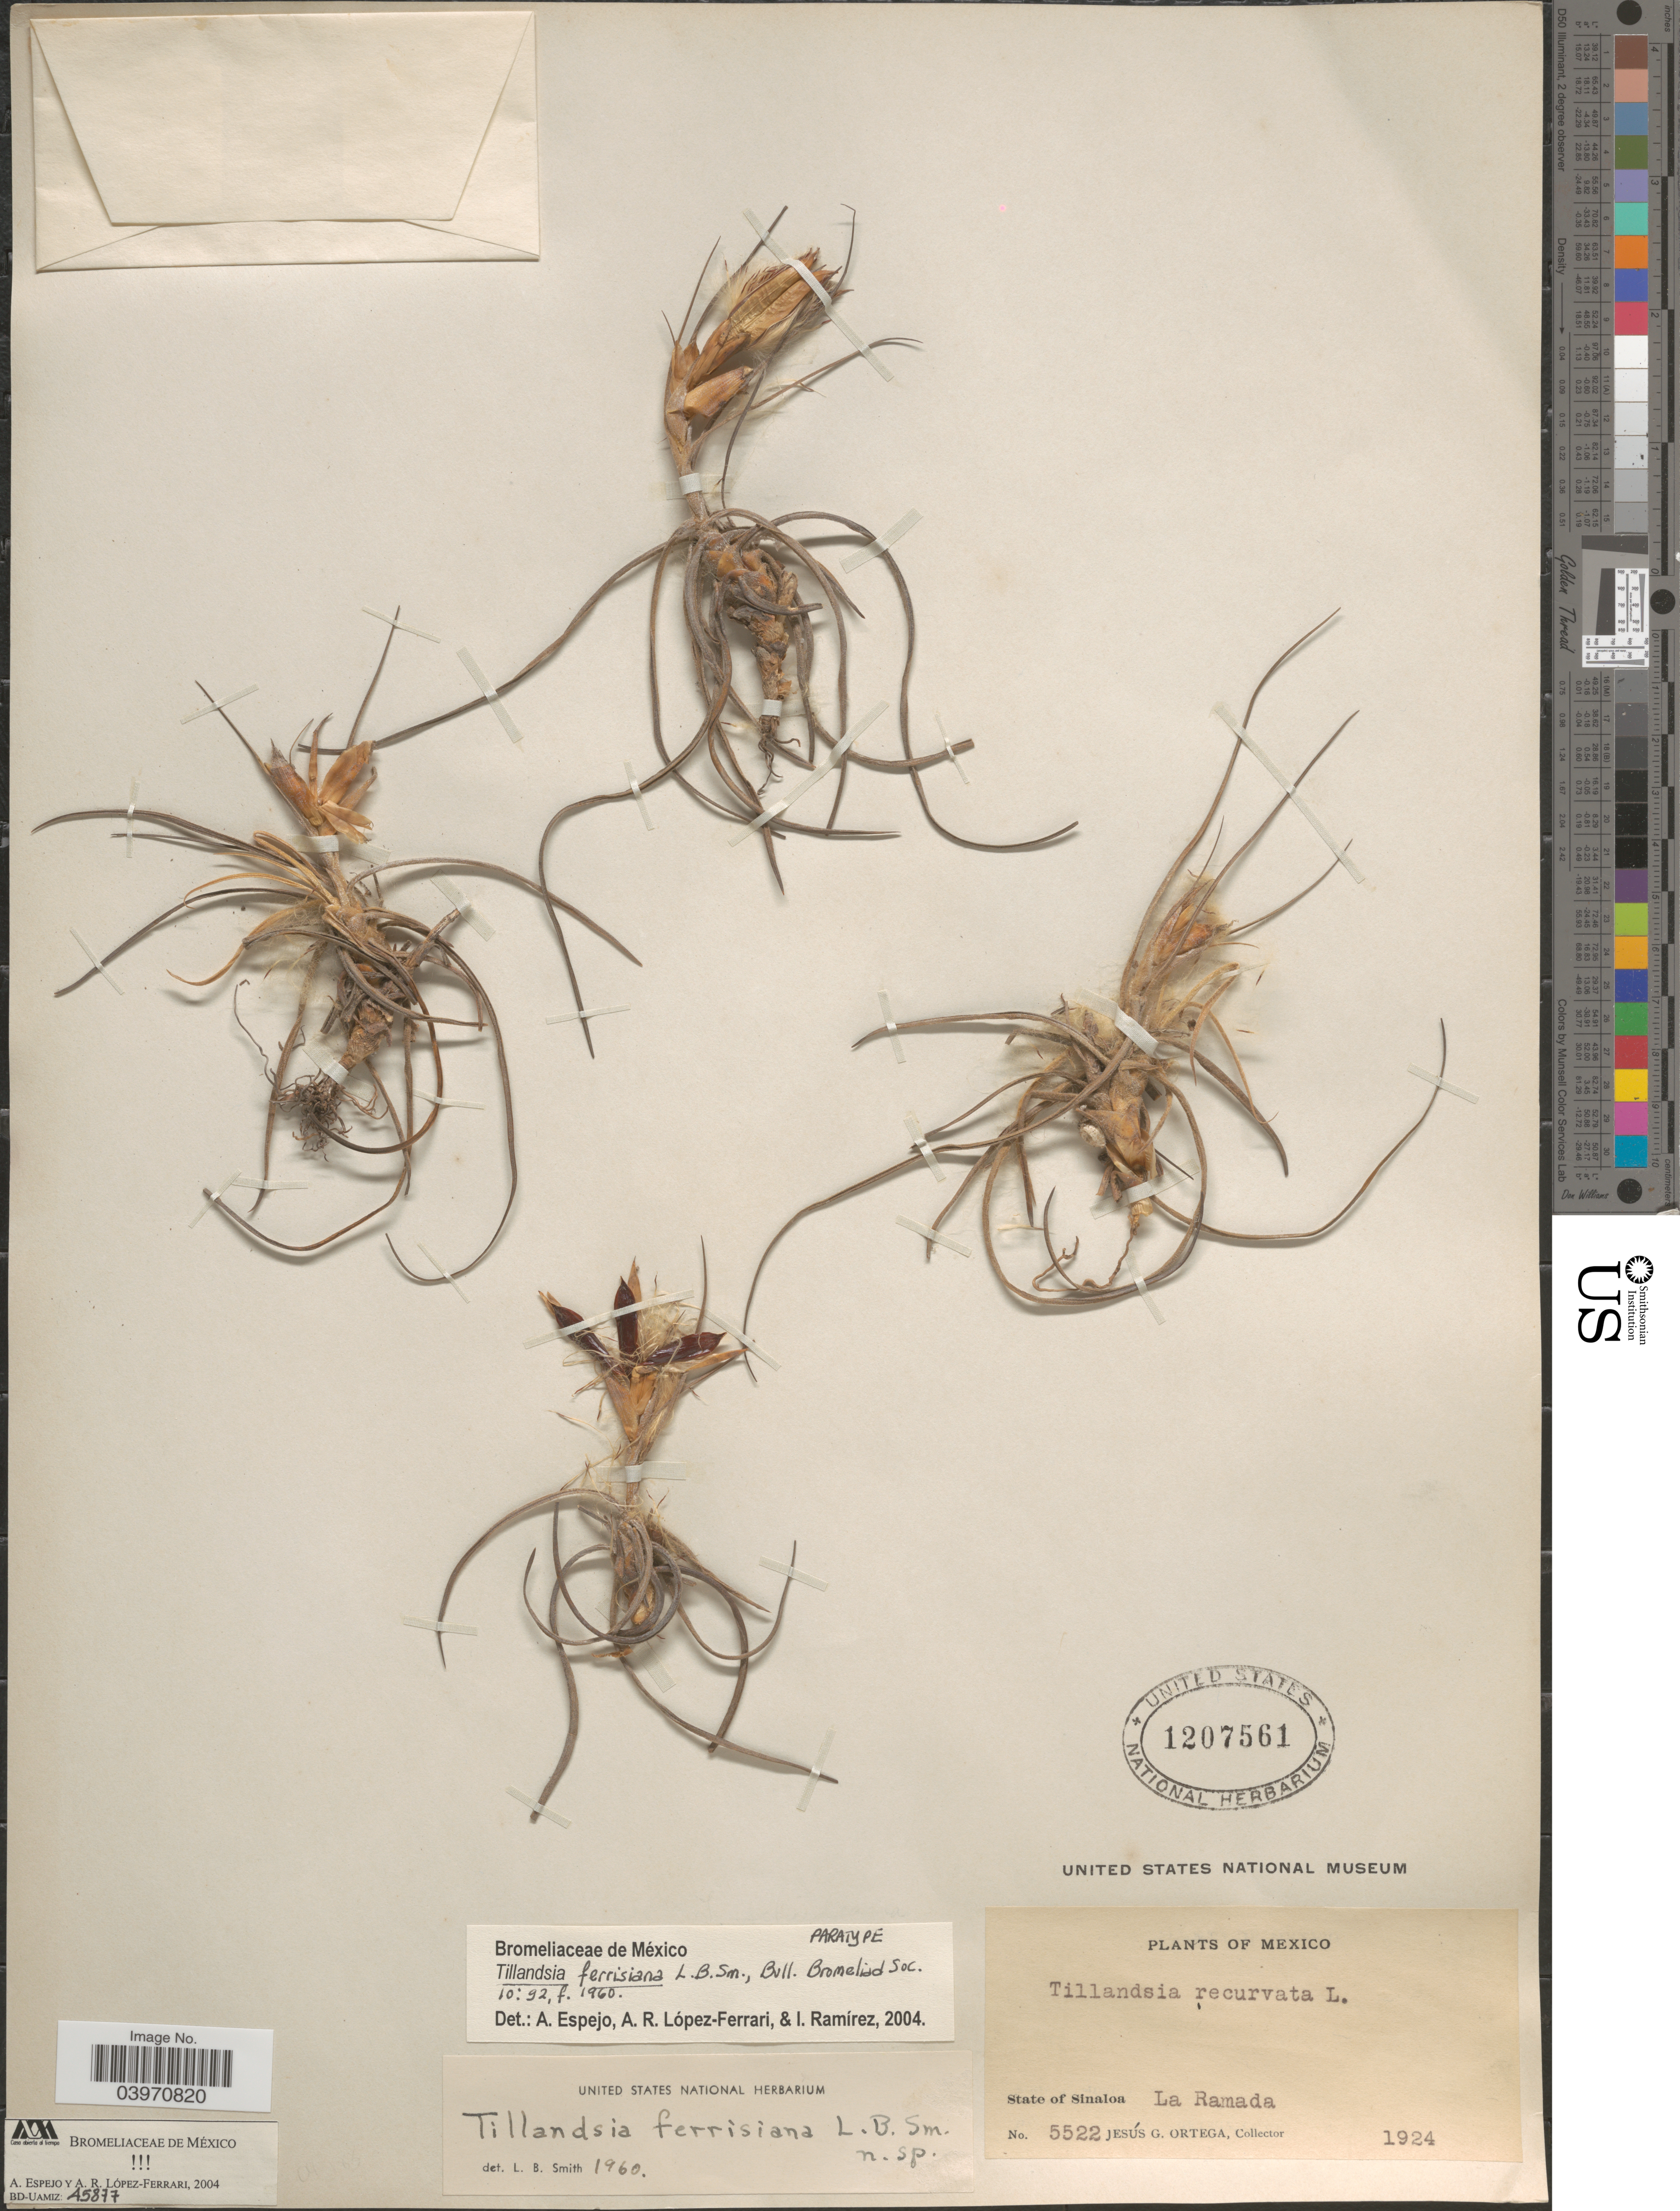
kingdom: Plantae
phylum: Tracheophyta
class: Liliopsida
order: Poales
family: Bromeliaceae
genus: Tillandsia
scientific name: Tillandsia ferrisiana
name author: L.B. Sm.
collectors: J. Ortega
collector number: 5522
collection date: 1924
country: Mexico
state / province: Sinaloa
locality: La Ramada.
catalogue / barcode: US 1207561